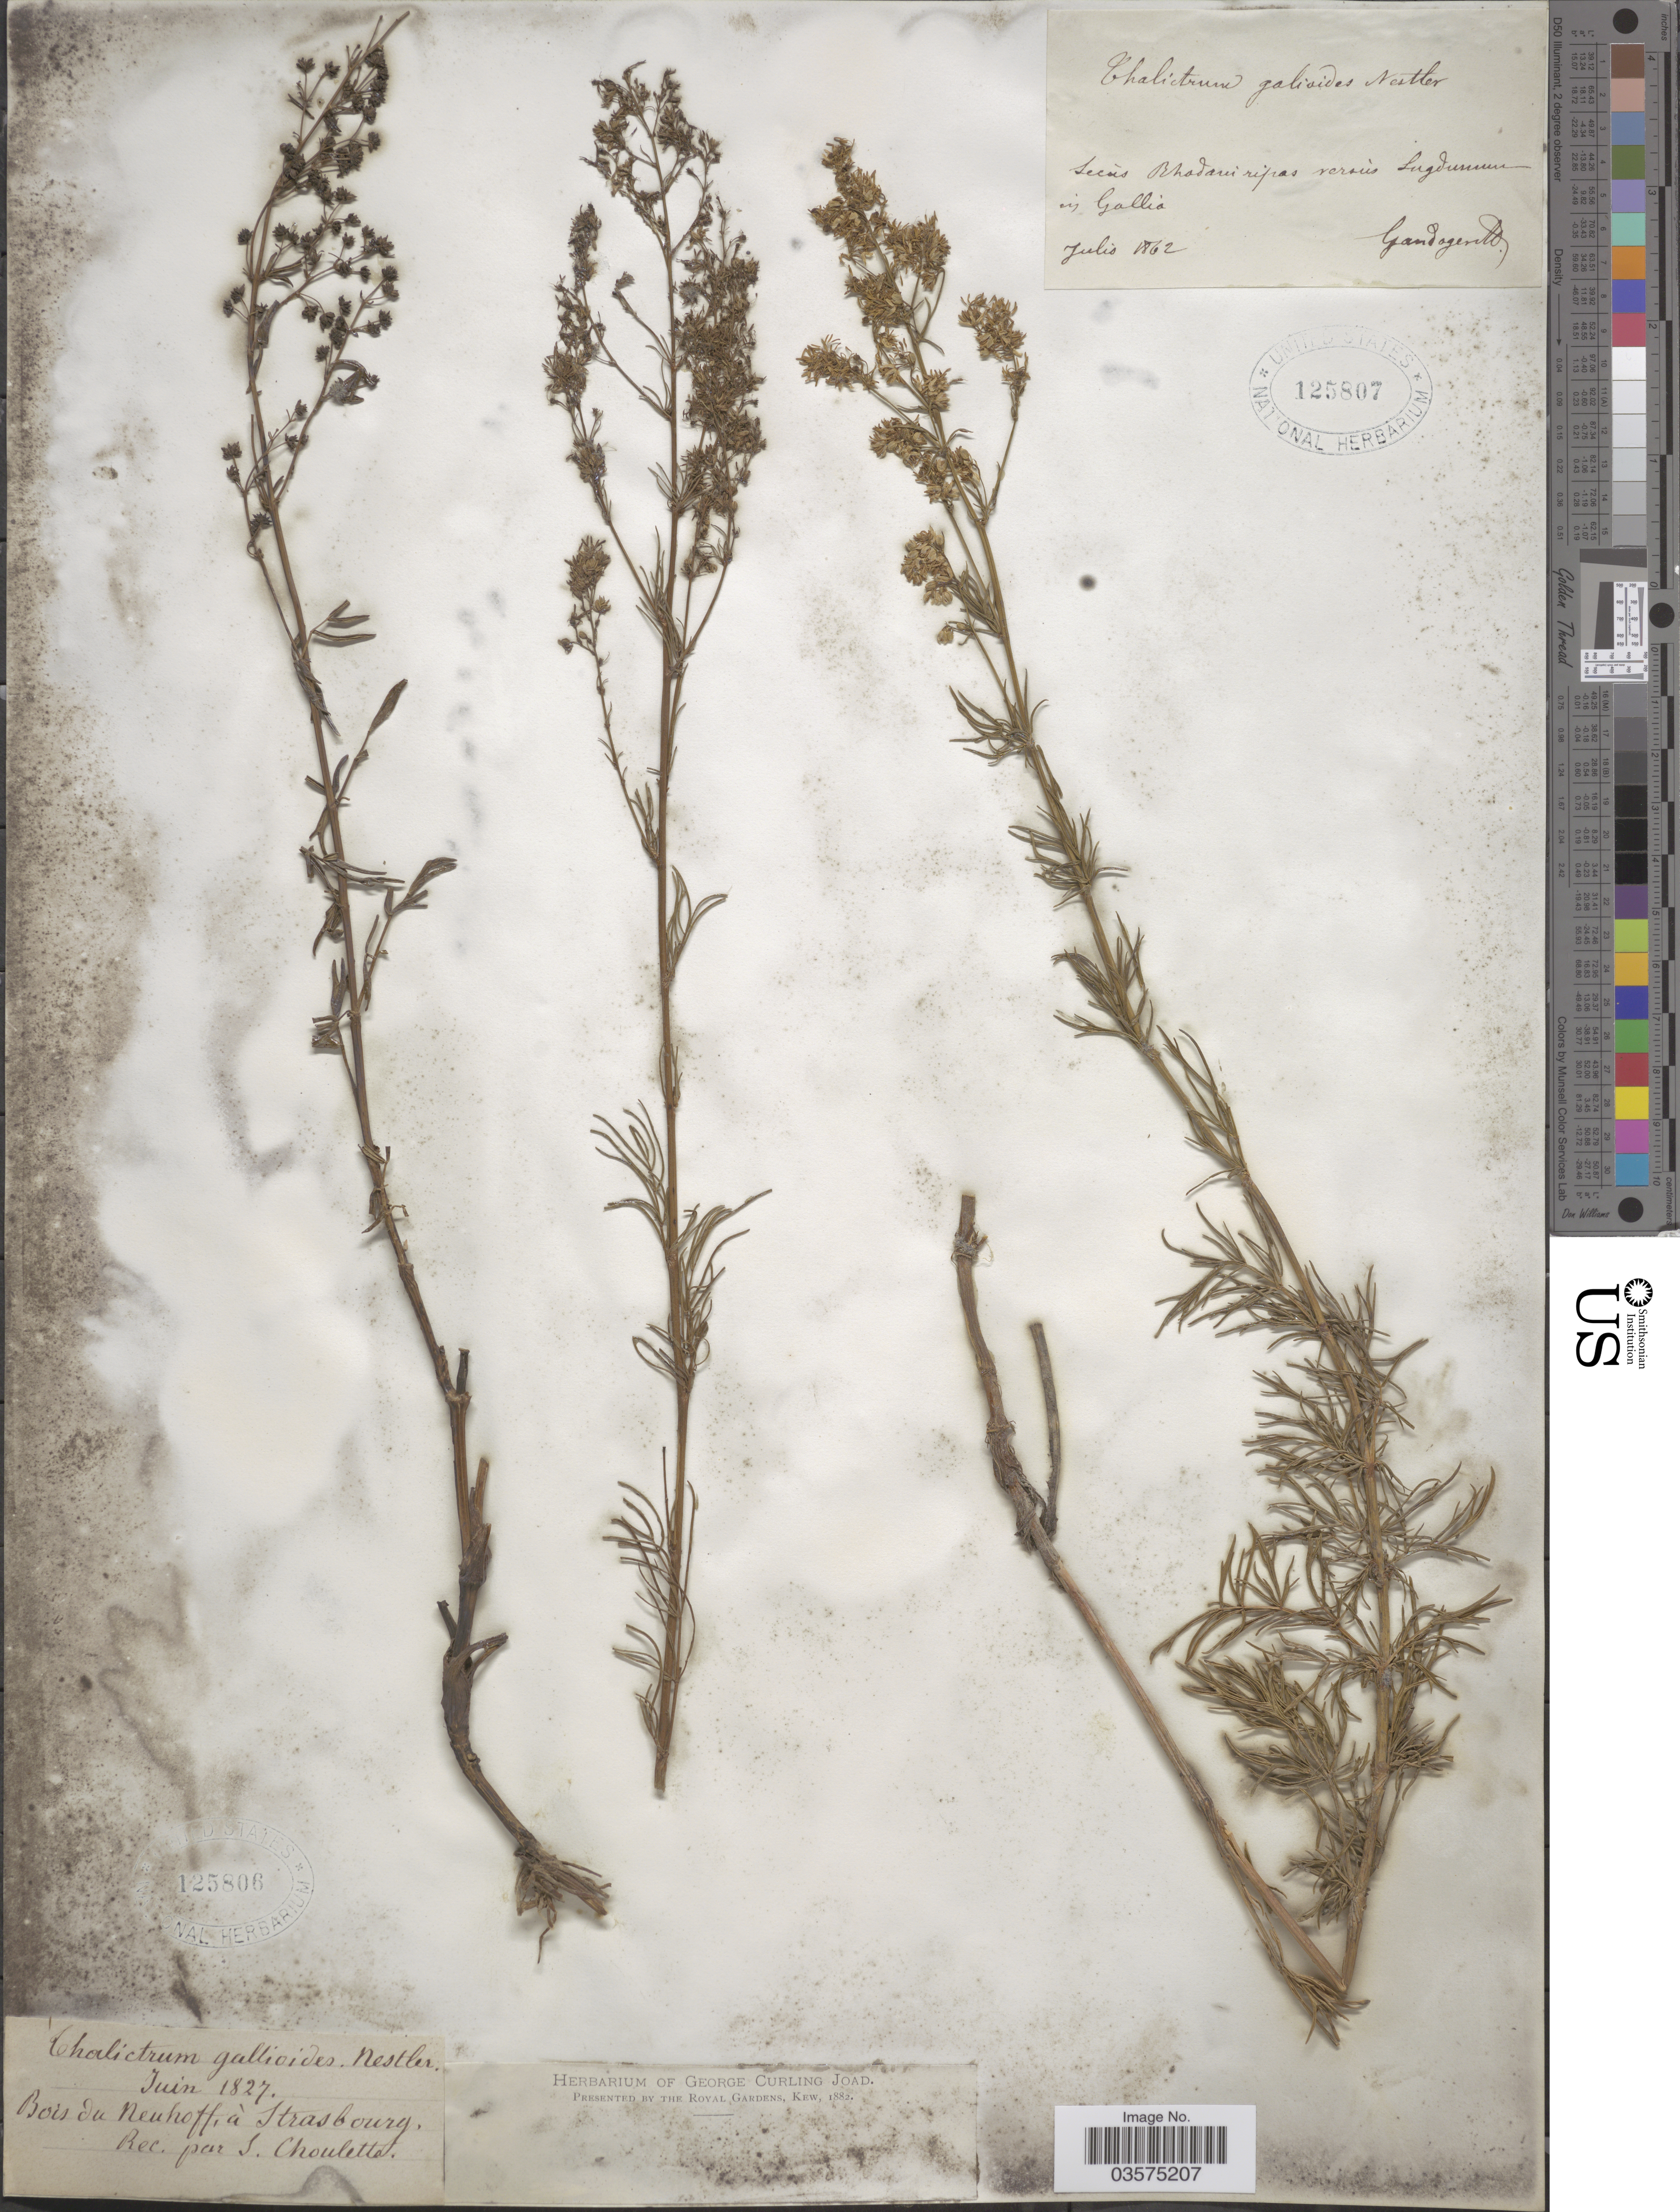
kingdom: Plantae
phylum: Tracheophyta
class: Magnoliopsida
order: Ranunculales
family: Ranunculaceae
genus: Thalictrum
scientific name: Thalictrum galioides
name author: Nestl.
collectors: J. Choulette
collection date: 1827-06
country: France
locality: Bois du Neuhoff, à Strasbourg.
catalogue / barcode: US 125806-2